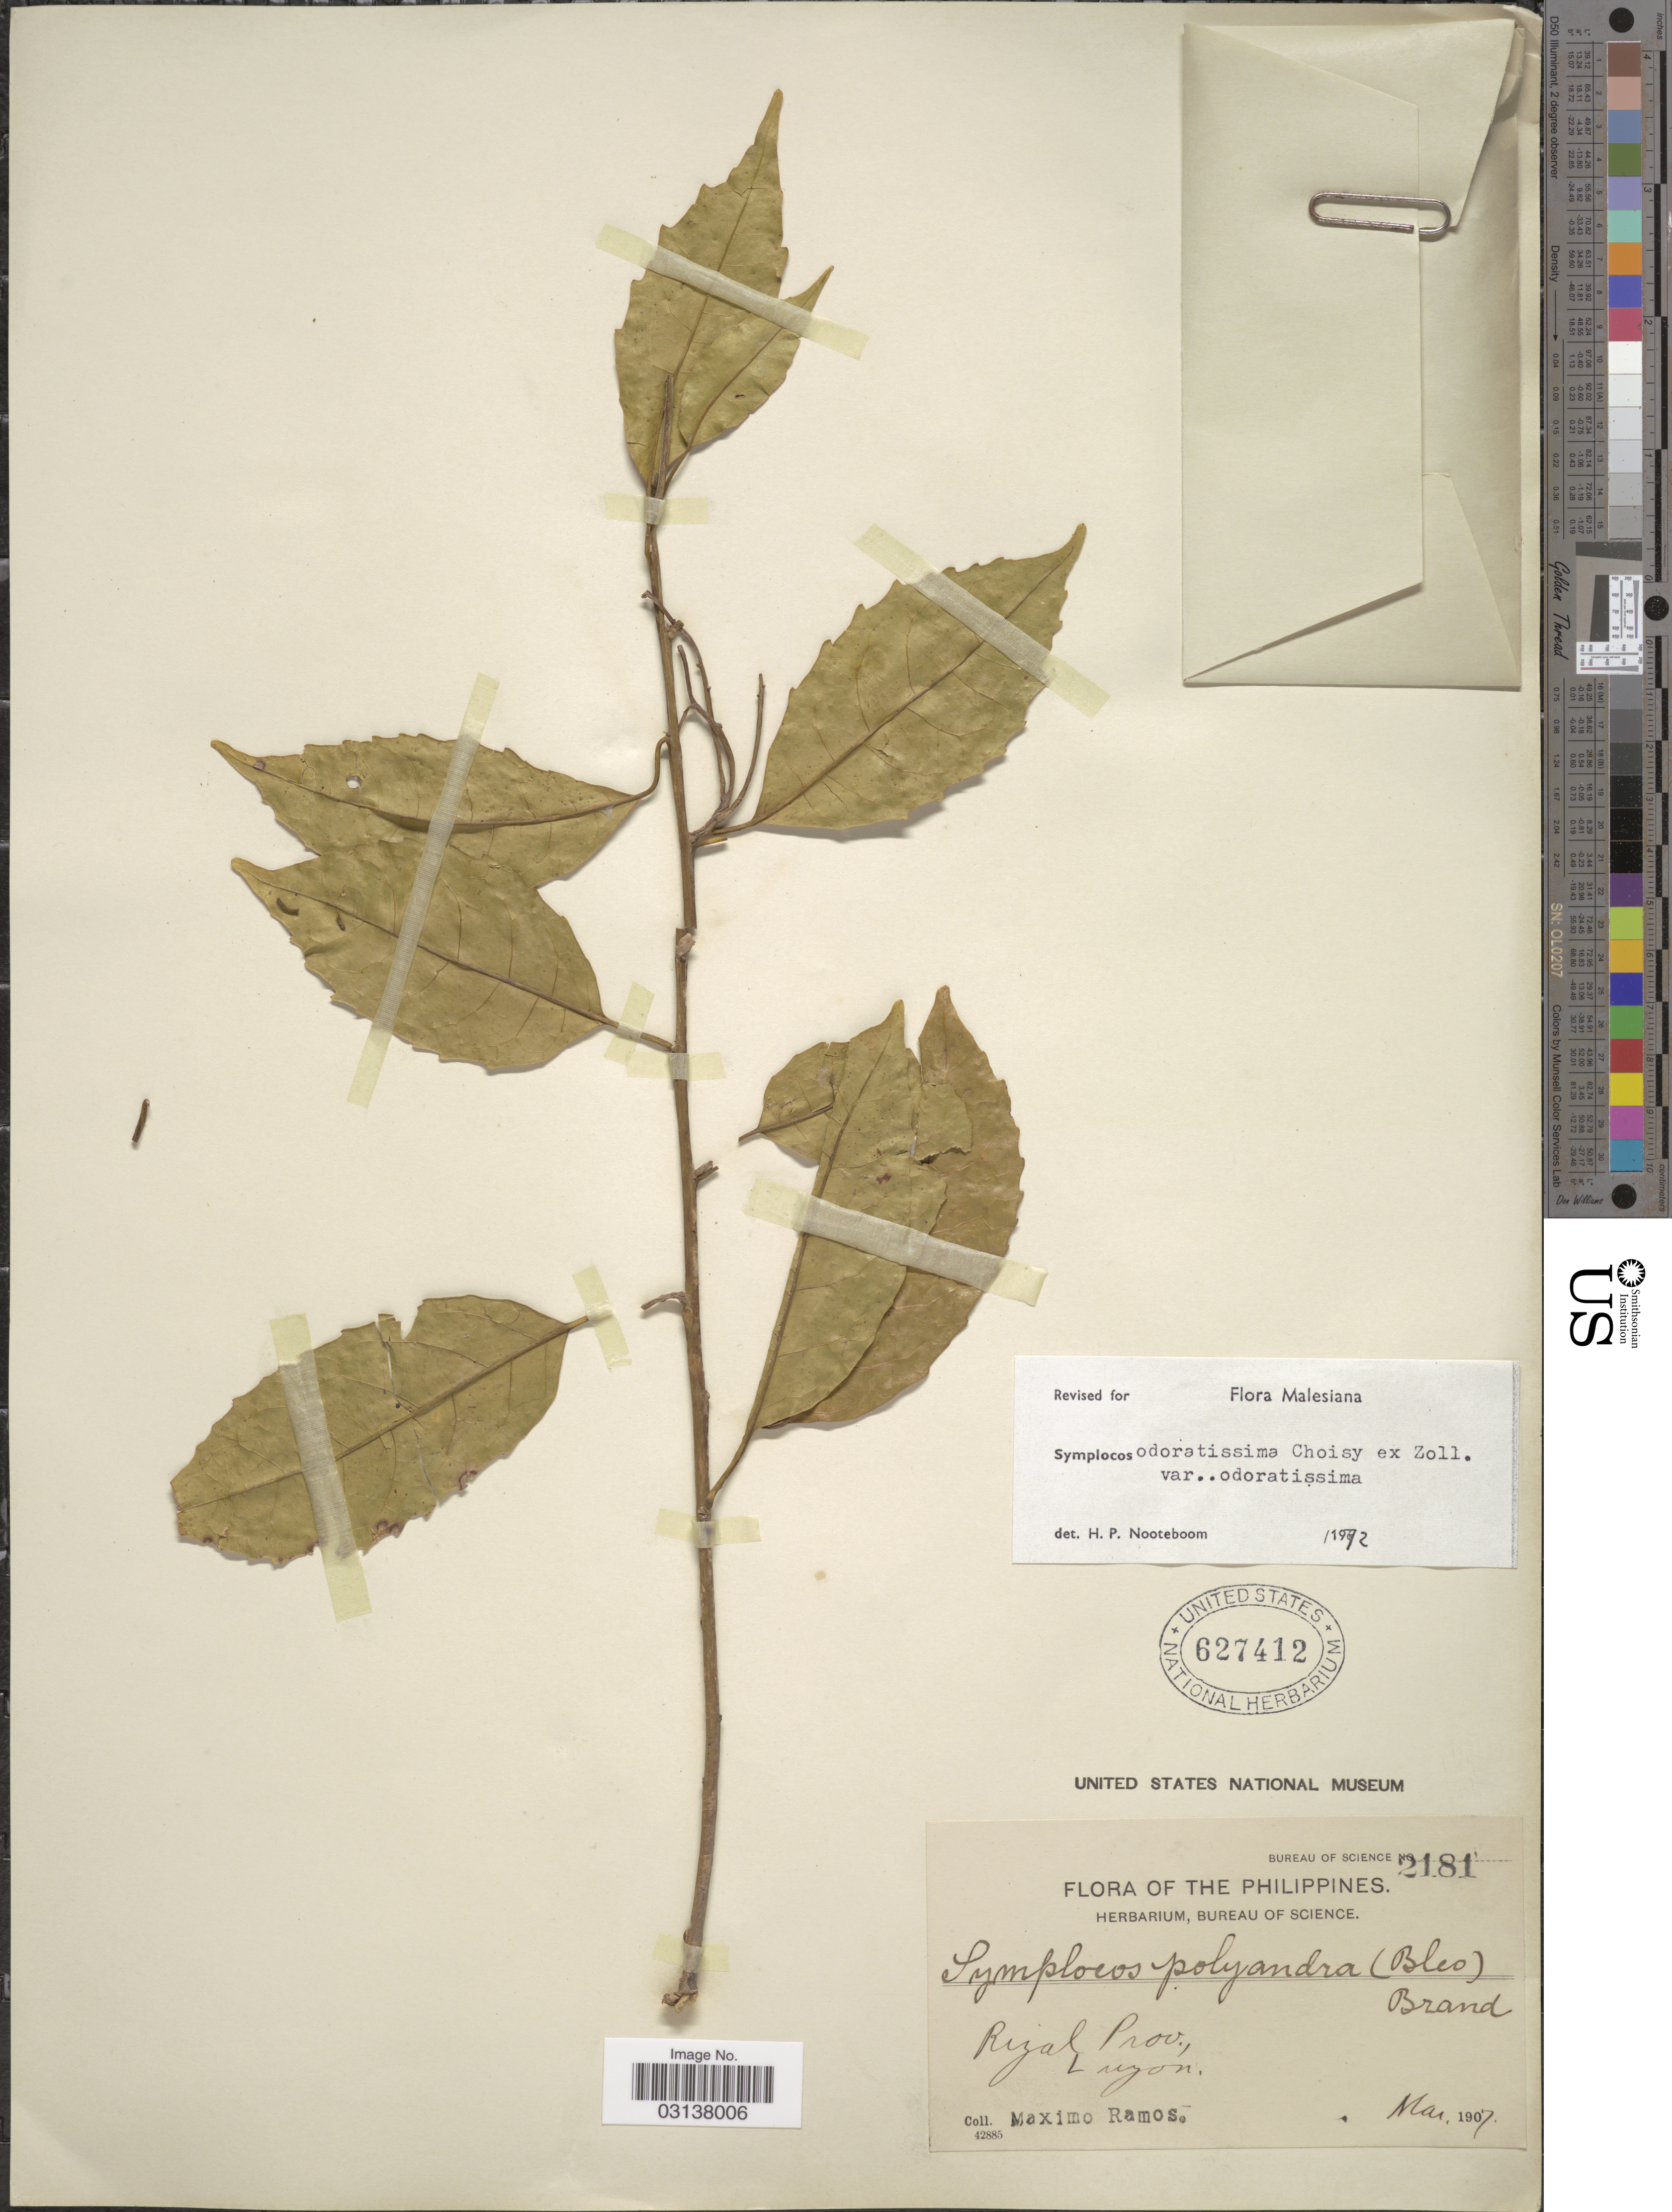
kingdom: Plantae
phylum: Tracheophyta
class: Magnoliopsida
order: Ericales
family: Symplocaceae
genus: Symplocos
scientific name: Symplocos odoratissima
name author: (Blume) Choisy ex Zoll.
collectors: M. Ramos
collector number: Bureau of Science 2181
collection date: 1907-05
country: Philippines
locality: The Philippines. Rizal Prov., Luzon.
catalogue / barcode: US 627412